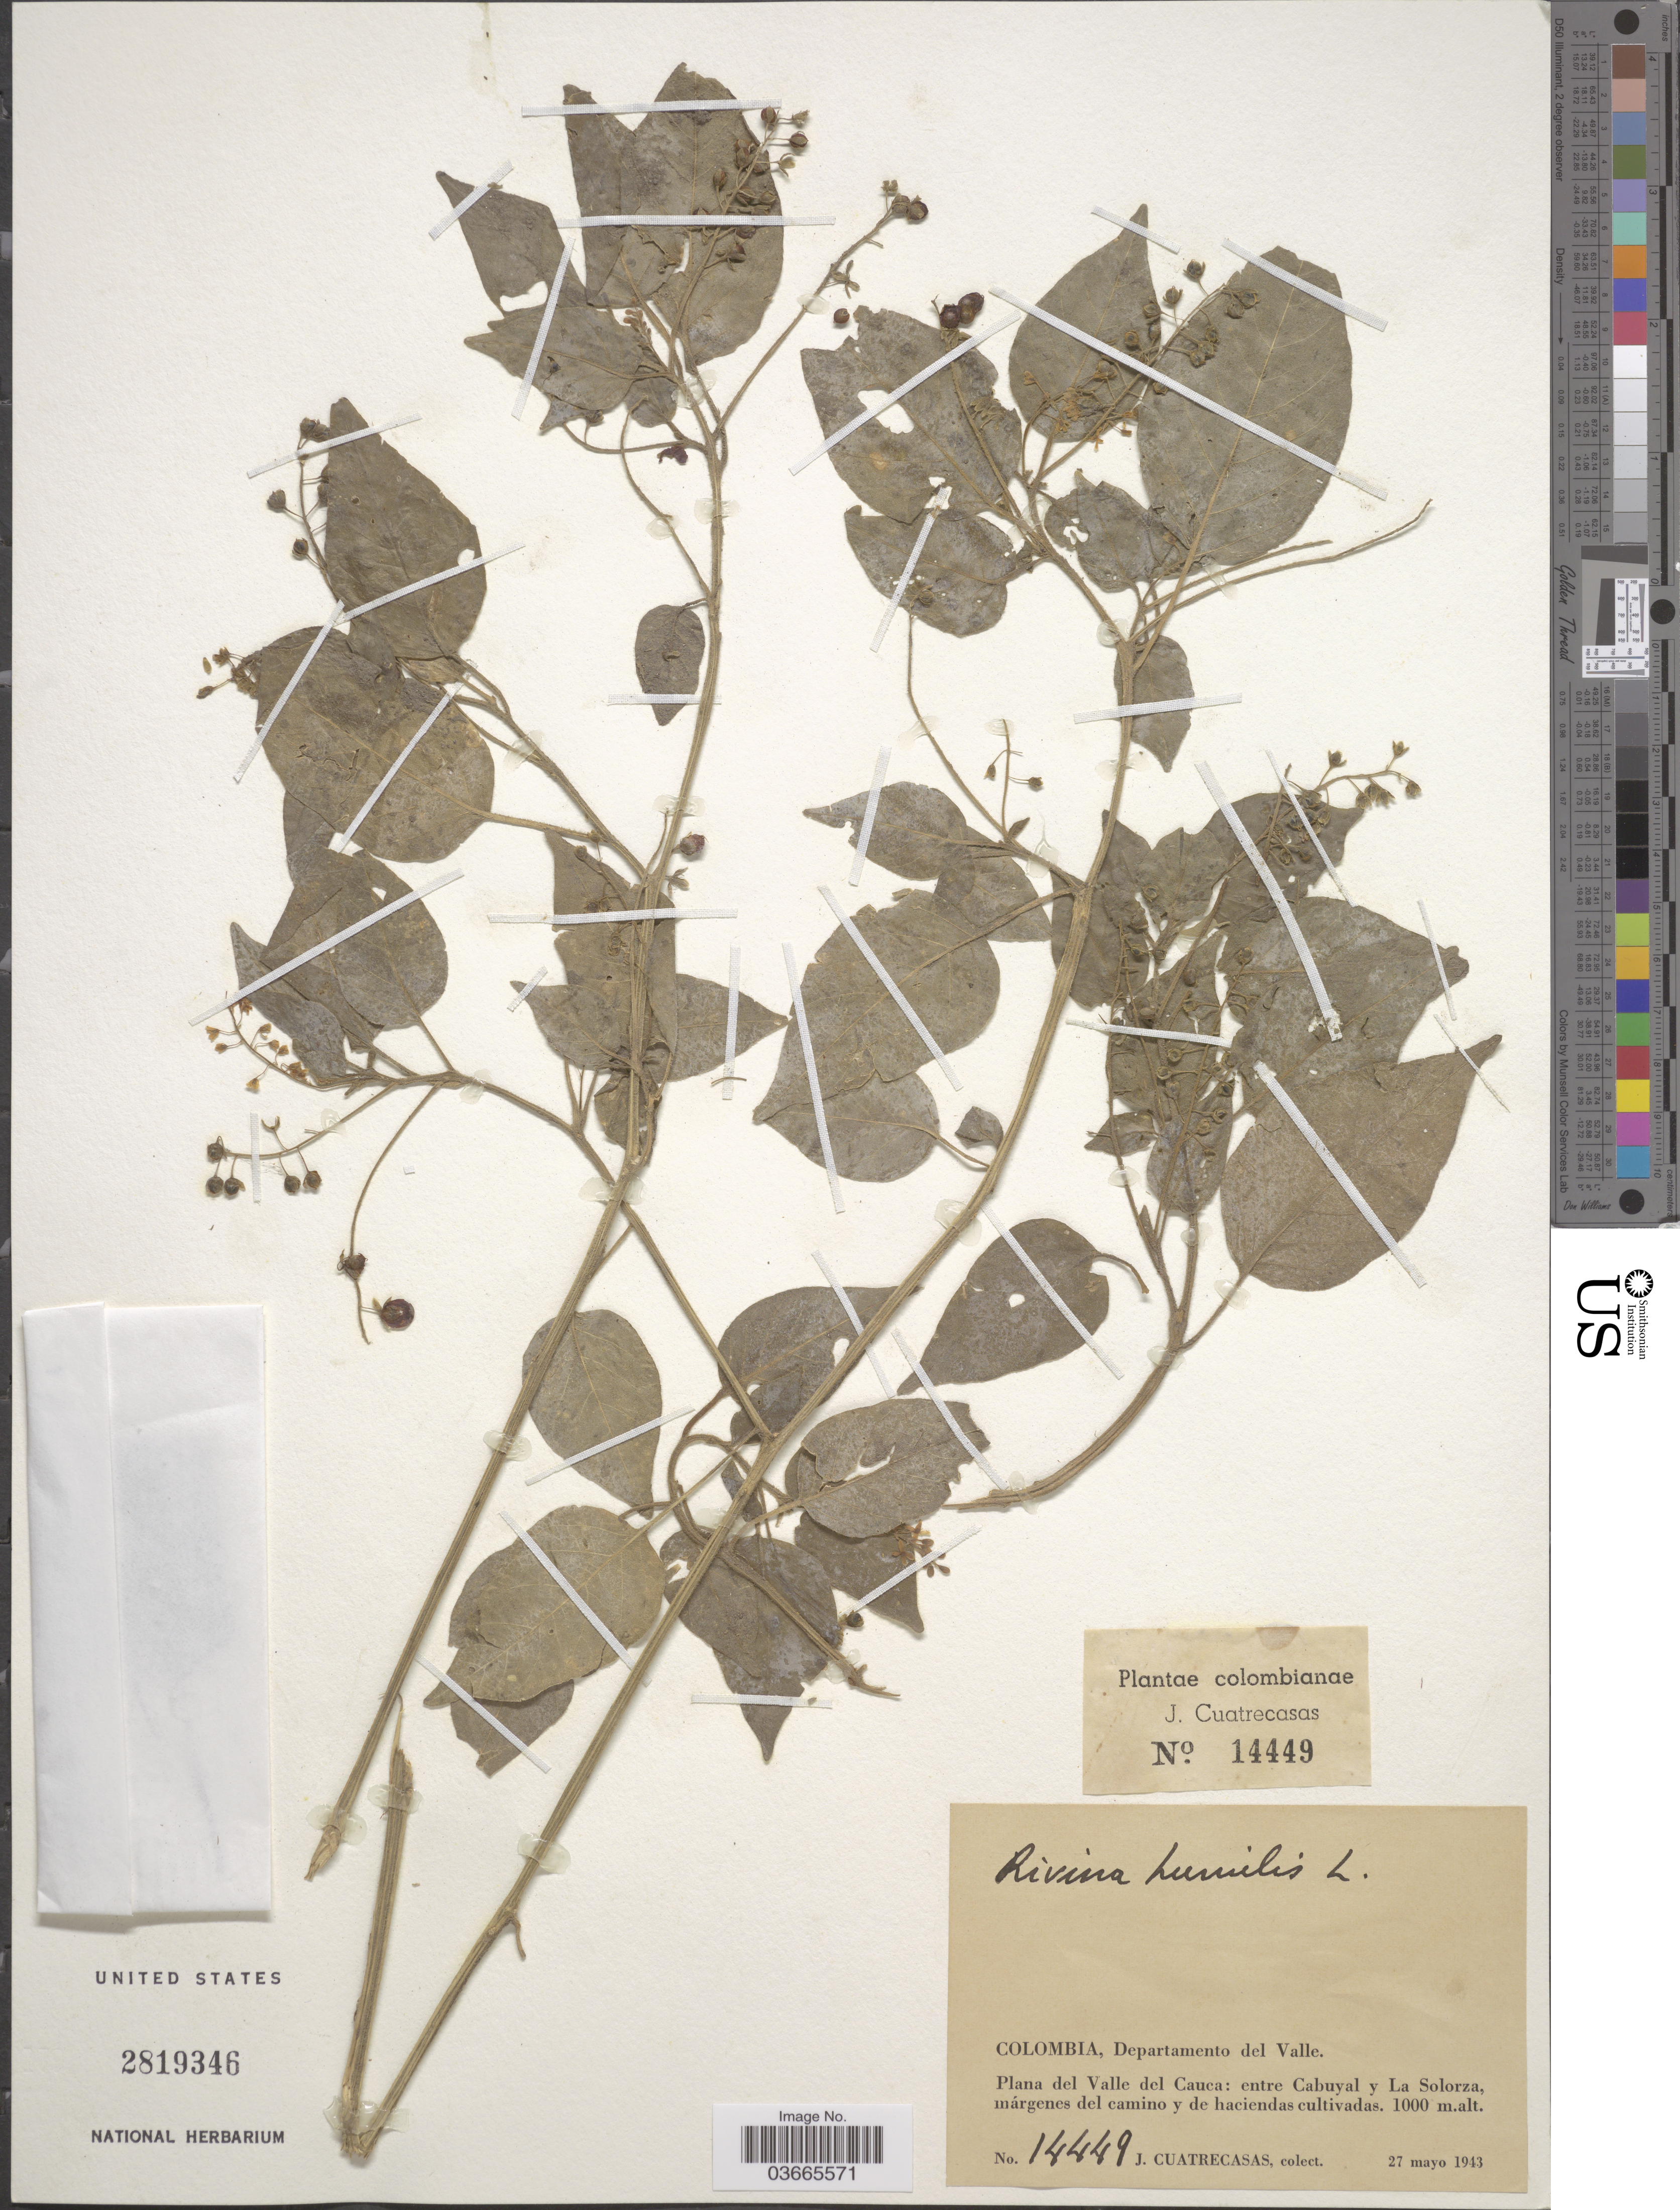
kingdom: Plantae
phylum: Tracheophyta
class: Magnoliopsida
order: Caryophyllales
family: Phytolaccaceae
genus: Rivina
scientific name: Rivina humilis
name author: L.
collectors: J. Cuatrecasas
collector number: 14449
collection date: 1943-05-27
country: Colombia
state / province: Valle del Cauca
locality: Departamento del Valle. Plana del Valle del Cauca: entre Cabuyal y La Solorza.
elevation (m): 1000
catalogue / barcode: US 2819346